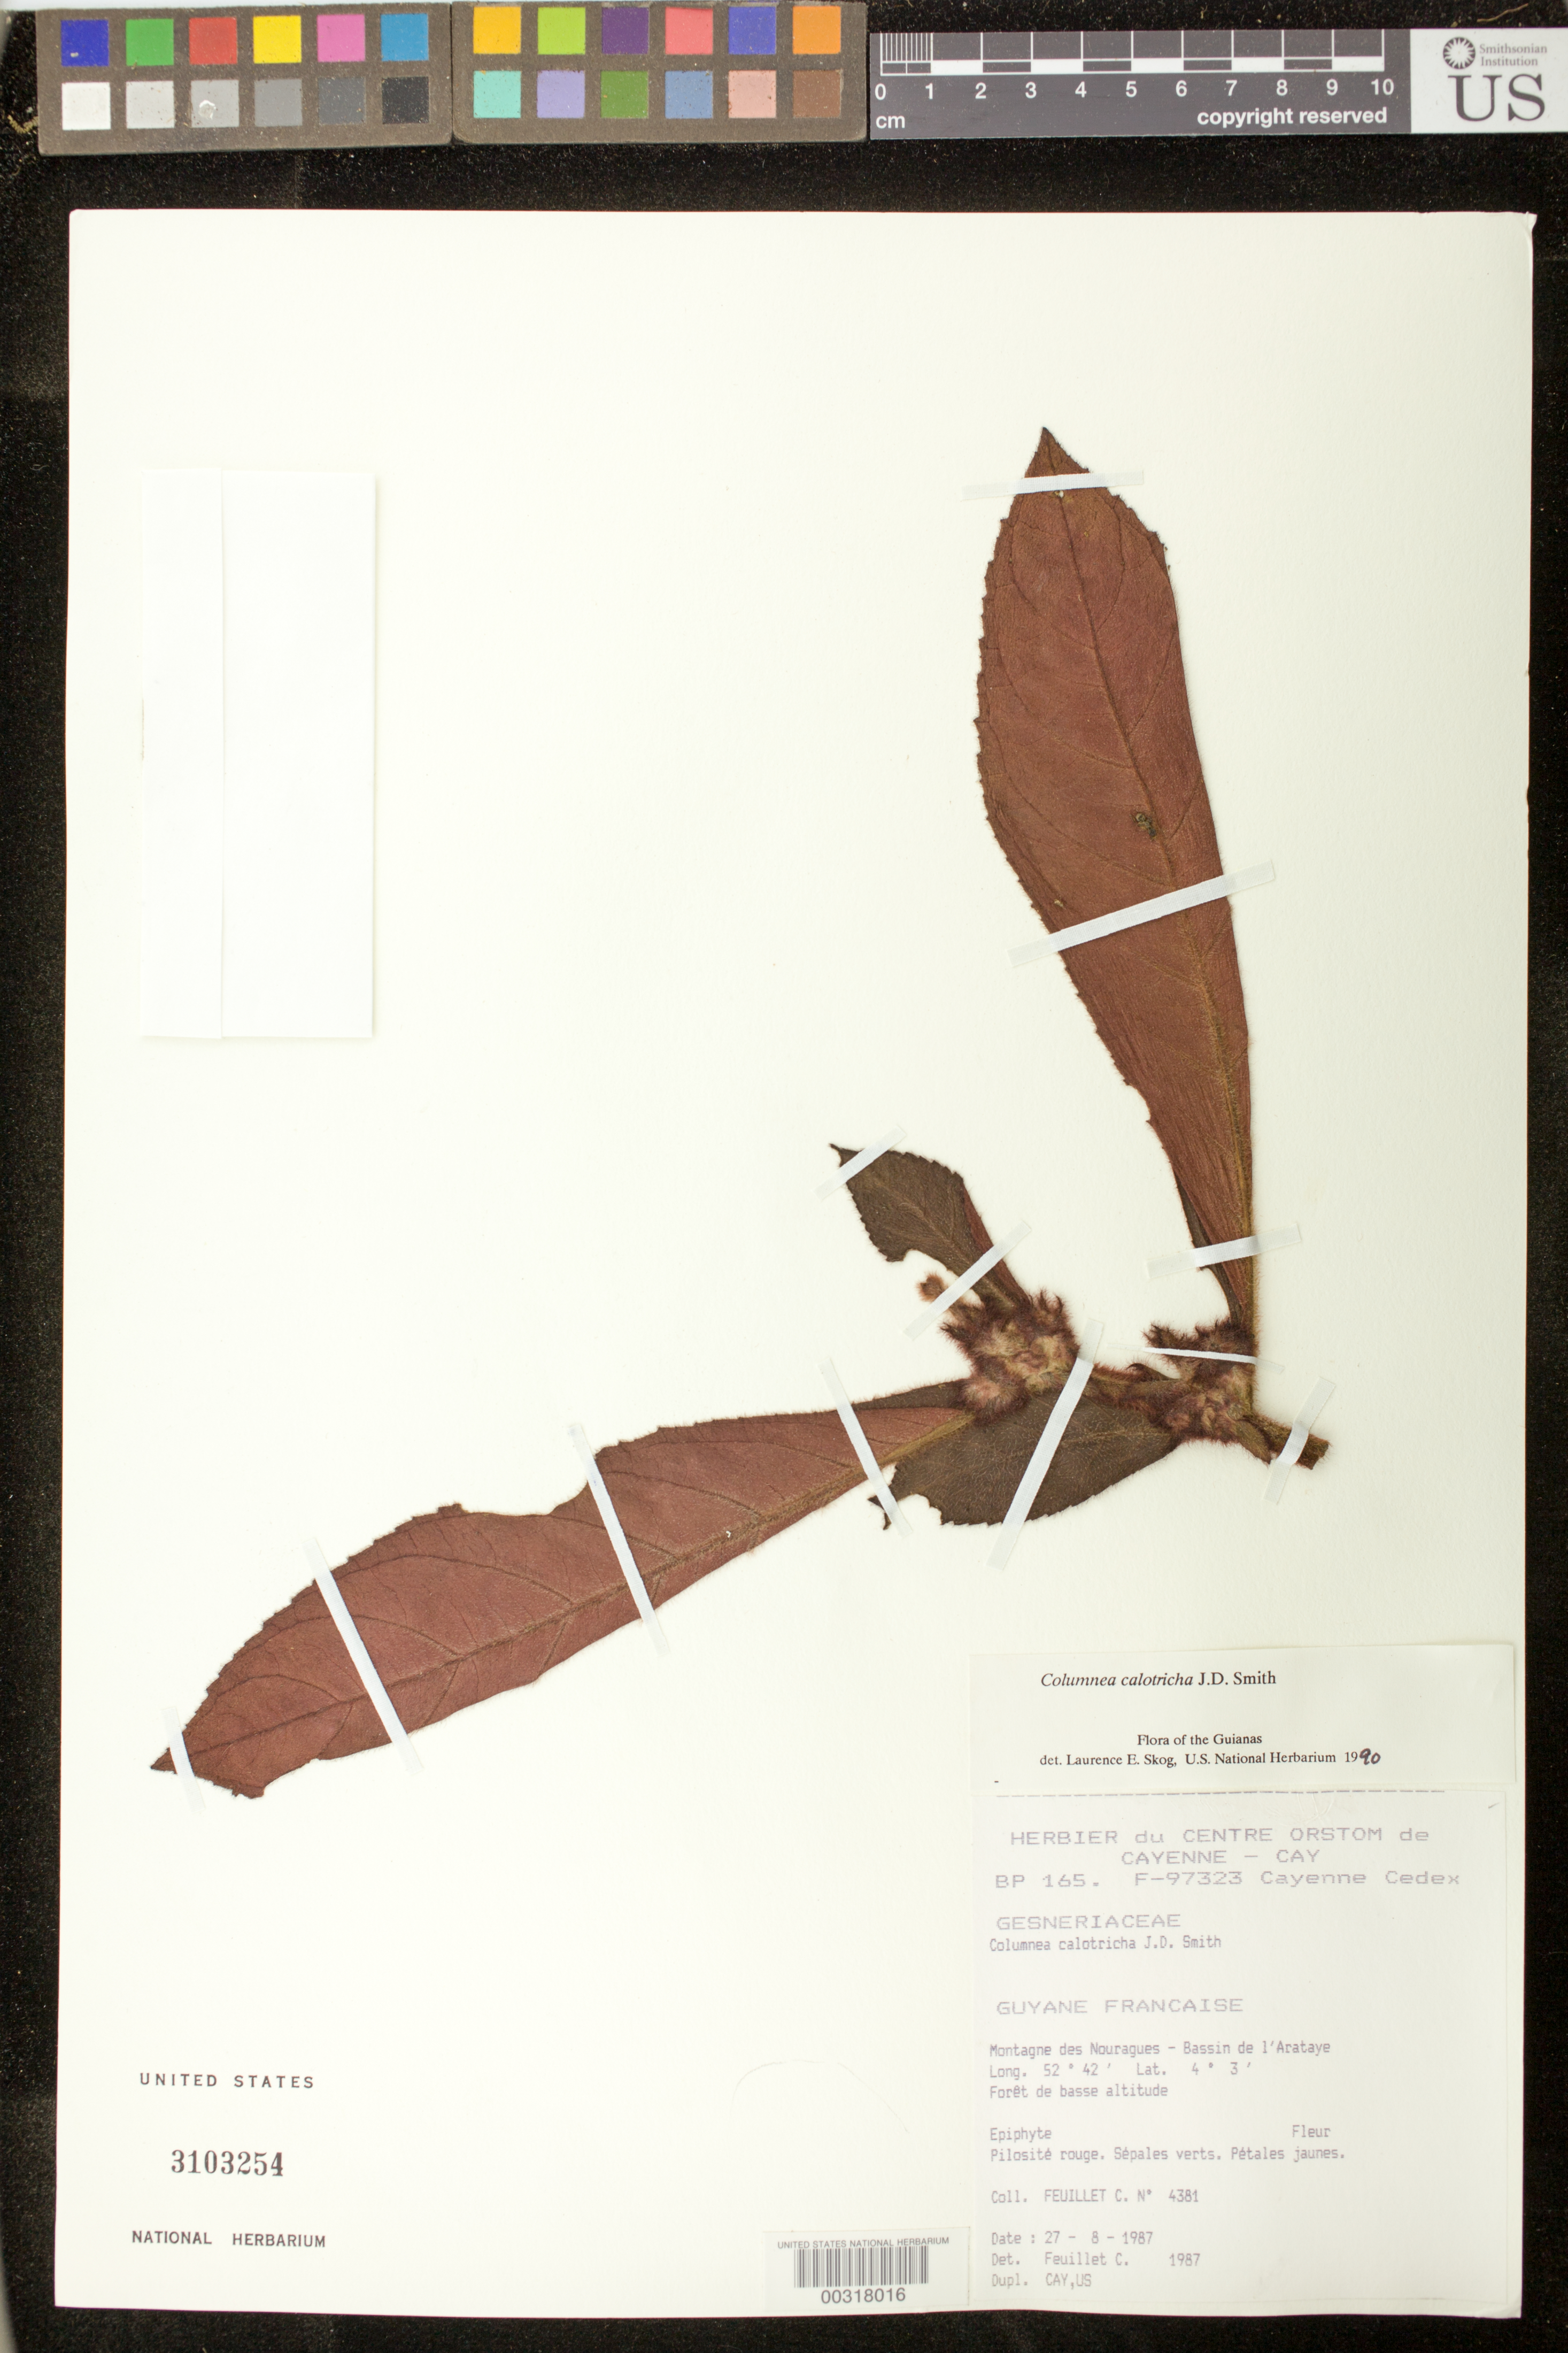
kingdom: Plantae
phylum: Tracheophyta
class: Magnoliopsida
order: Lamiales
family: Gesneriaceae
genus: Columnea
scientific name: Columnea calotricha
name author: Donn. Sm.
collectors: C. Feuillet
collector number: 4381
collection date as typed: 27 Aug 1987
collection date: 1987-08-27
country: French Guiana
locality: Montagne des Nouragues - Bassin de l'Arataye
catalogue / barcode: US 3103254